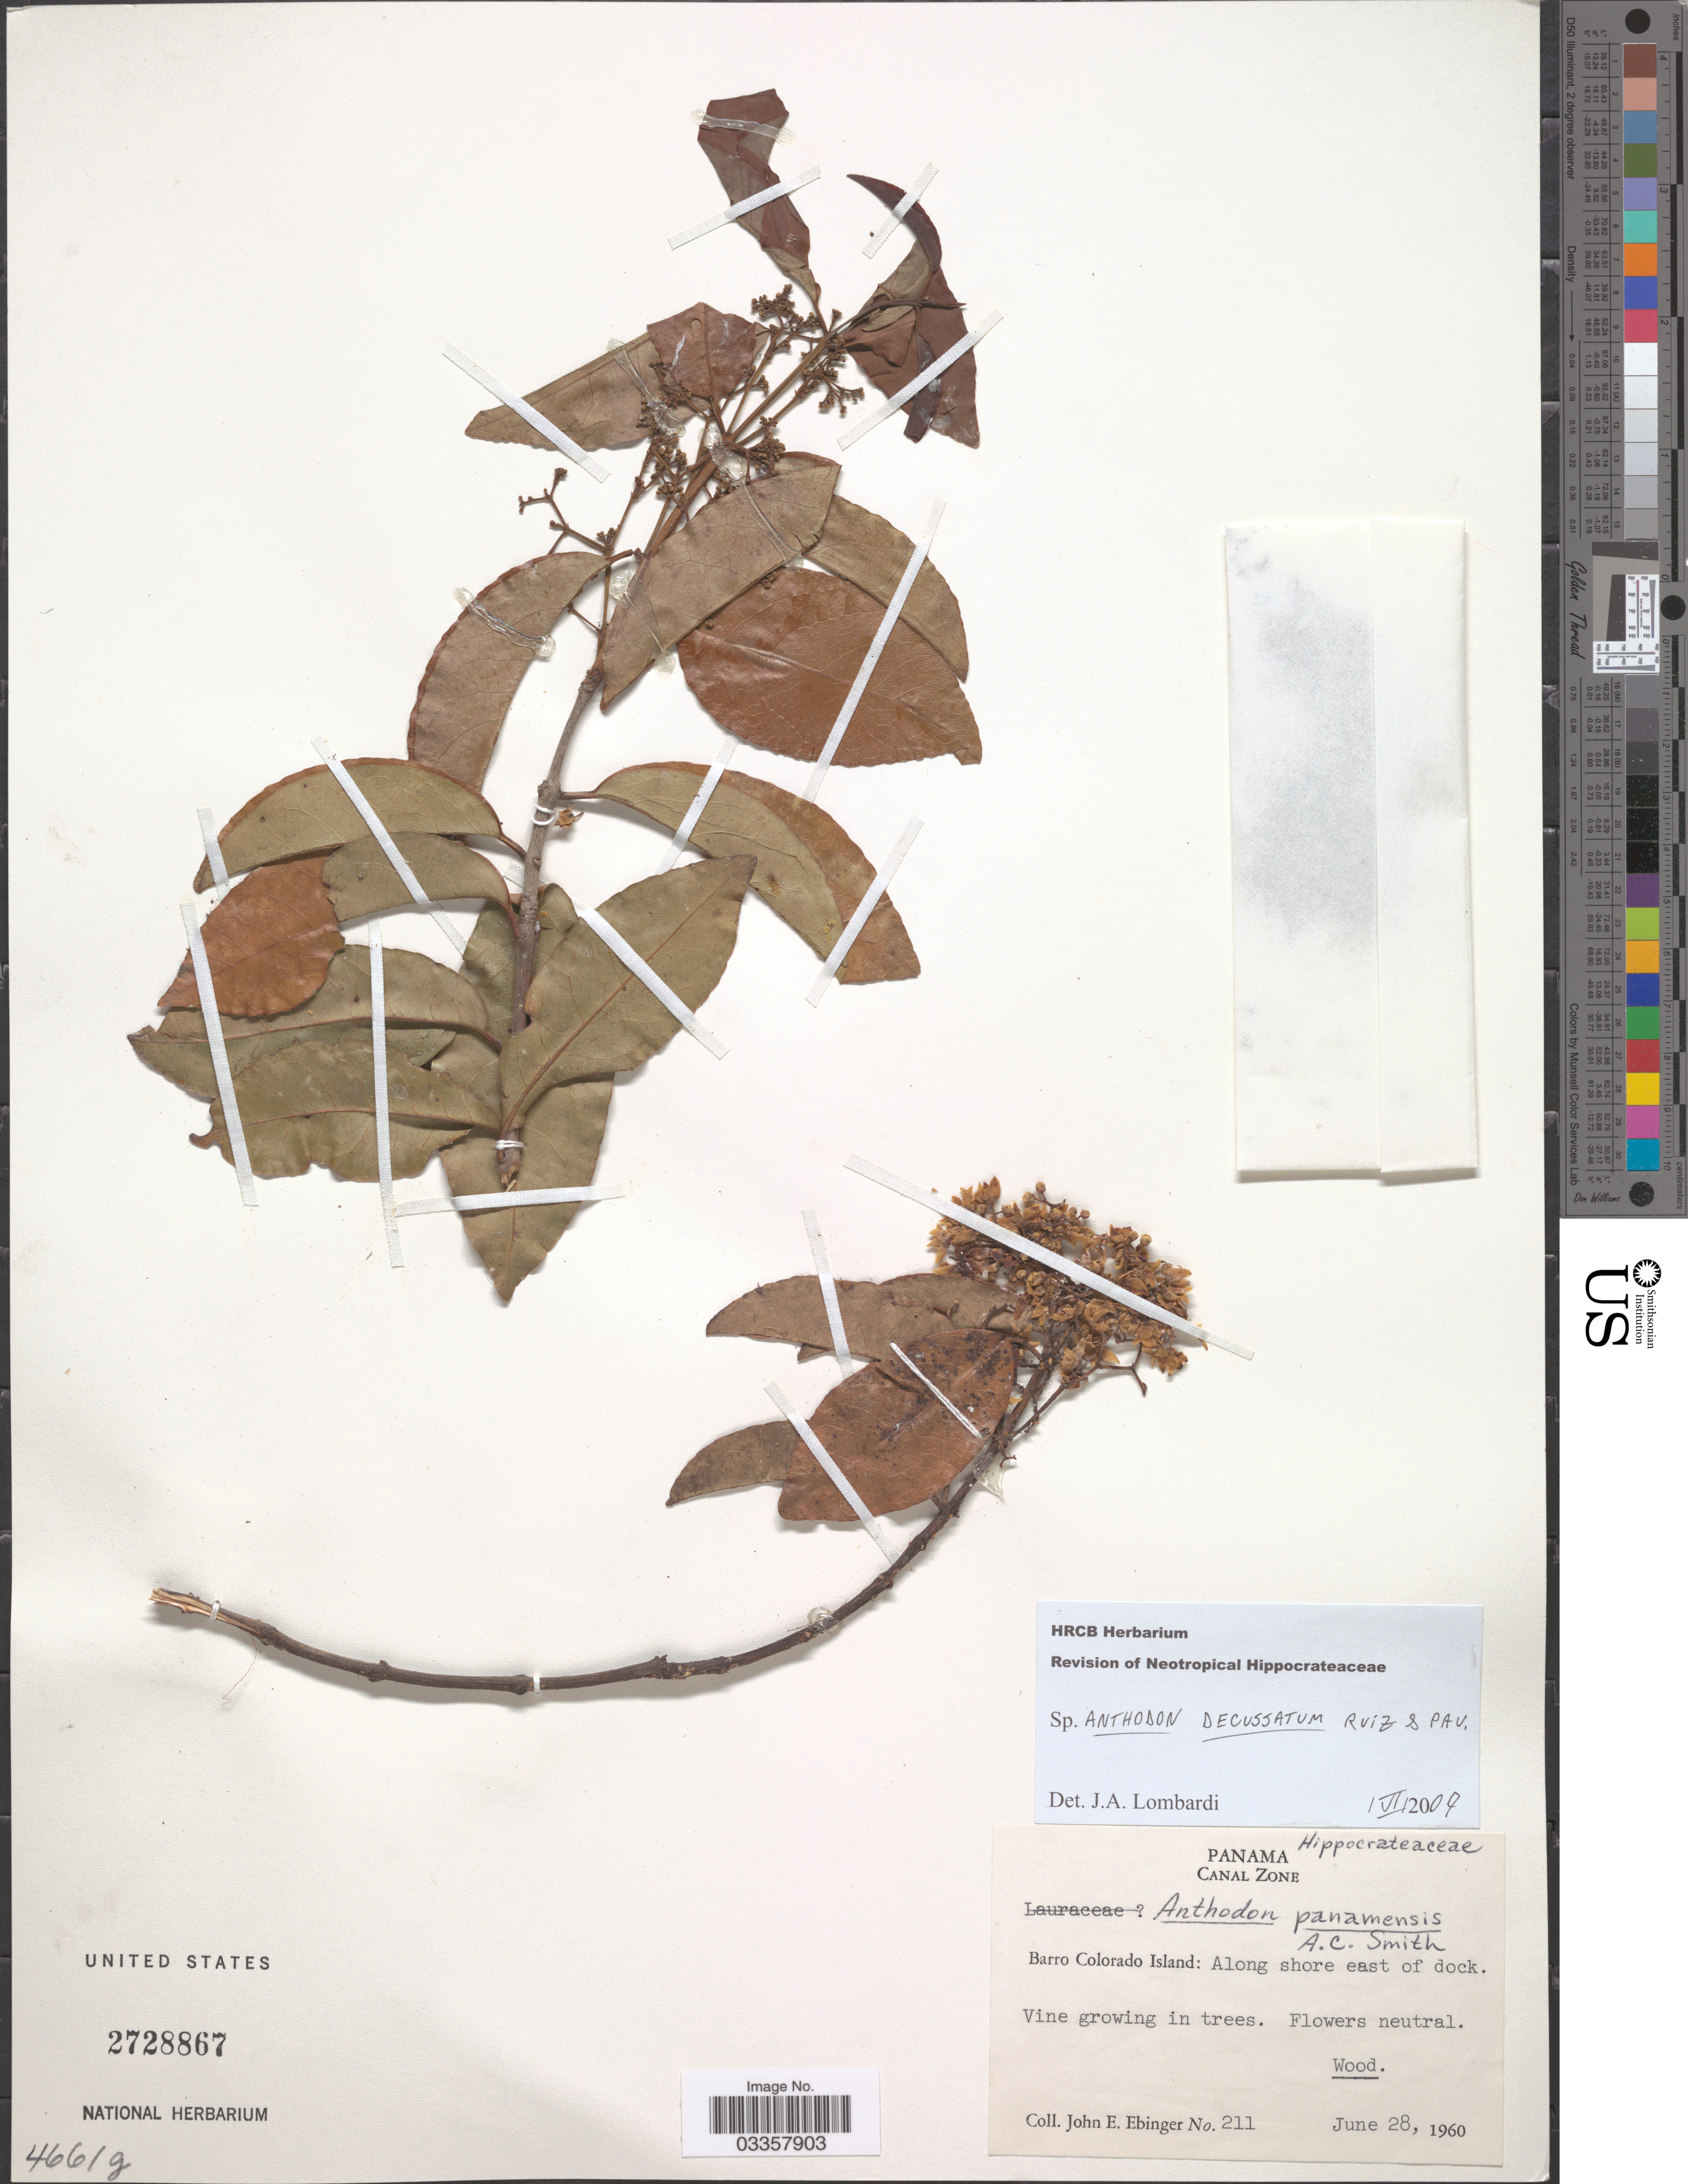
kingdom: Plantae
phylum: Tracheophyta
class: Magnoliopsida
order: Celastrales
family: Celastraceae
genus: Anthodon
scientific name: Anthodon decussatum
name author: Ruiz & Pav.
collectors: J. Ebinger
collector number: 211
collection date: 1960-06-28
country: Panama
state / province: Panamá Oeste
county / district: Canal Zone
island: Barro Colorado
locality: Canal Zone. Barro Colorado Island: Along shore east of dock.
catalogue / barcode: US 2728867